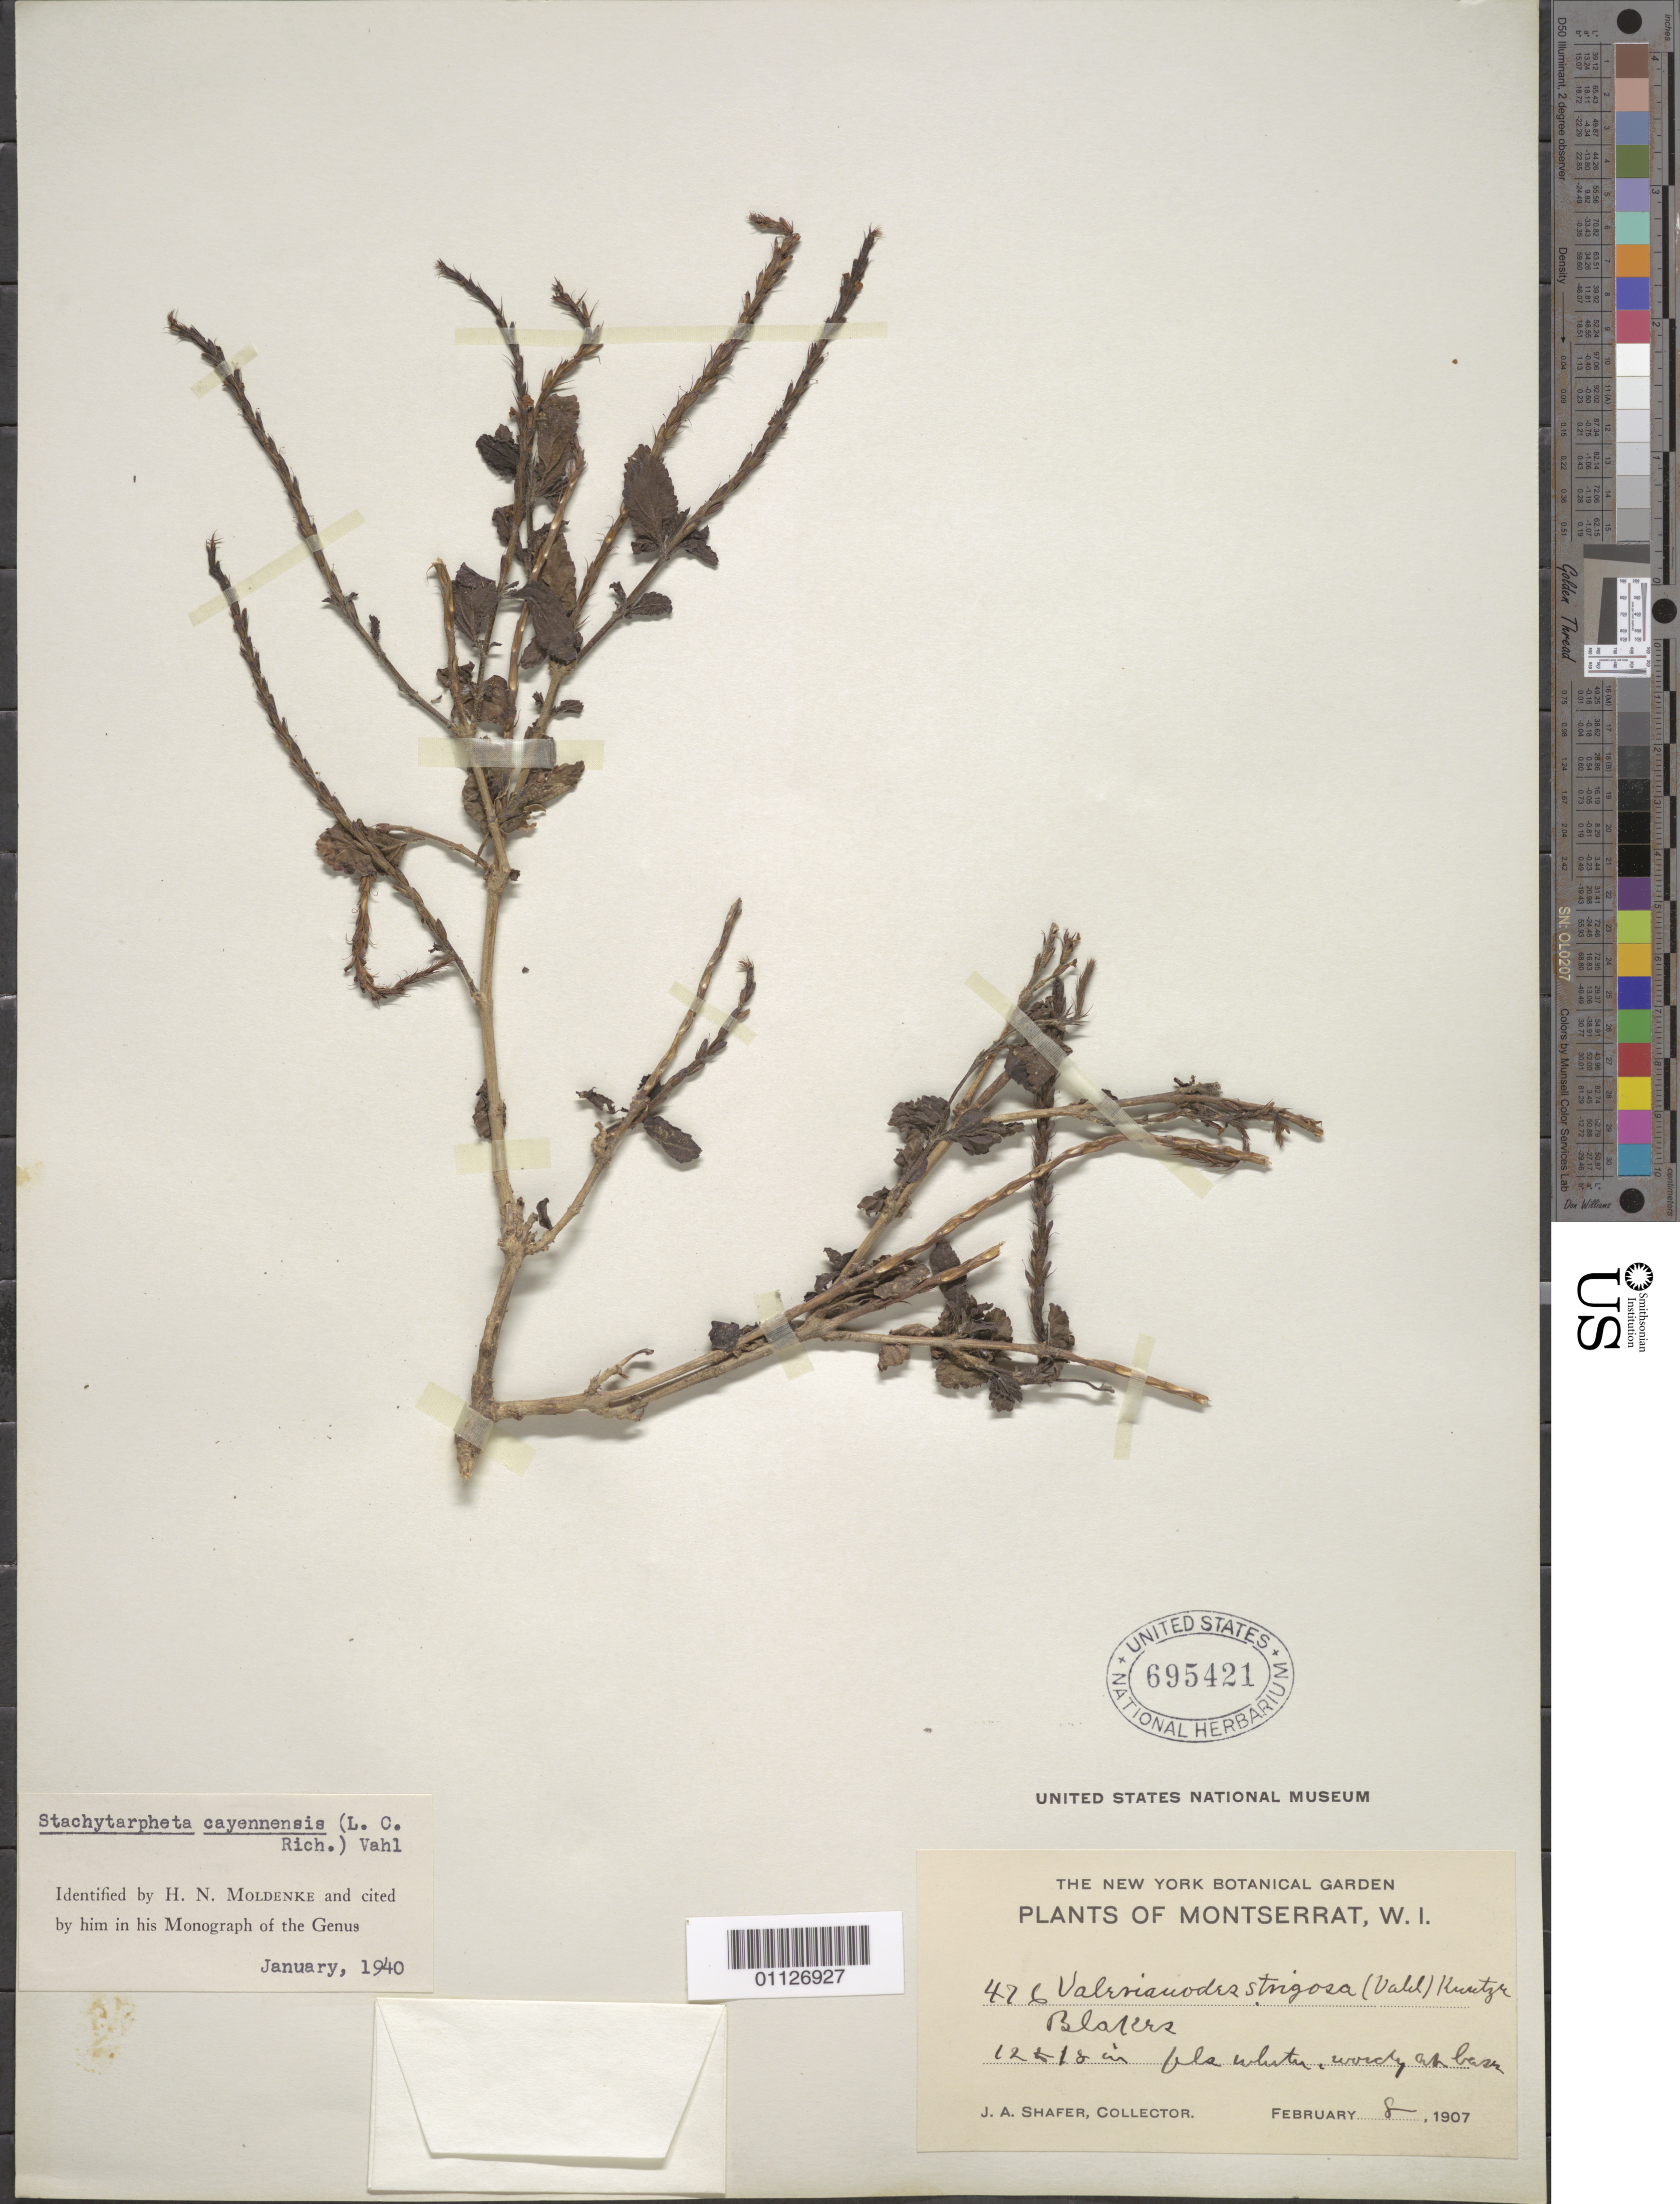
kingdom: Plantae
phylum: Tracheophyta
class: Magnoliopsida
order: Lamiales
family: Verbenaceae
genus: Stachytarpheta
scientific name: Stachytarpheta cayennensis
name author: (Rich.) Vahl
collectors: J. A. Shafer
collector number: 476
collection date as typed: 08 Feb 1907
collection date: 1907-02-08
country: Montserrat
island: Montserrat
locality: Blakes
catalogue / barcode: US 685421